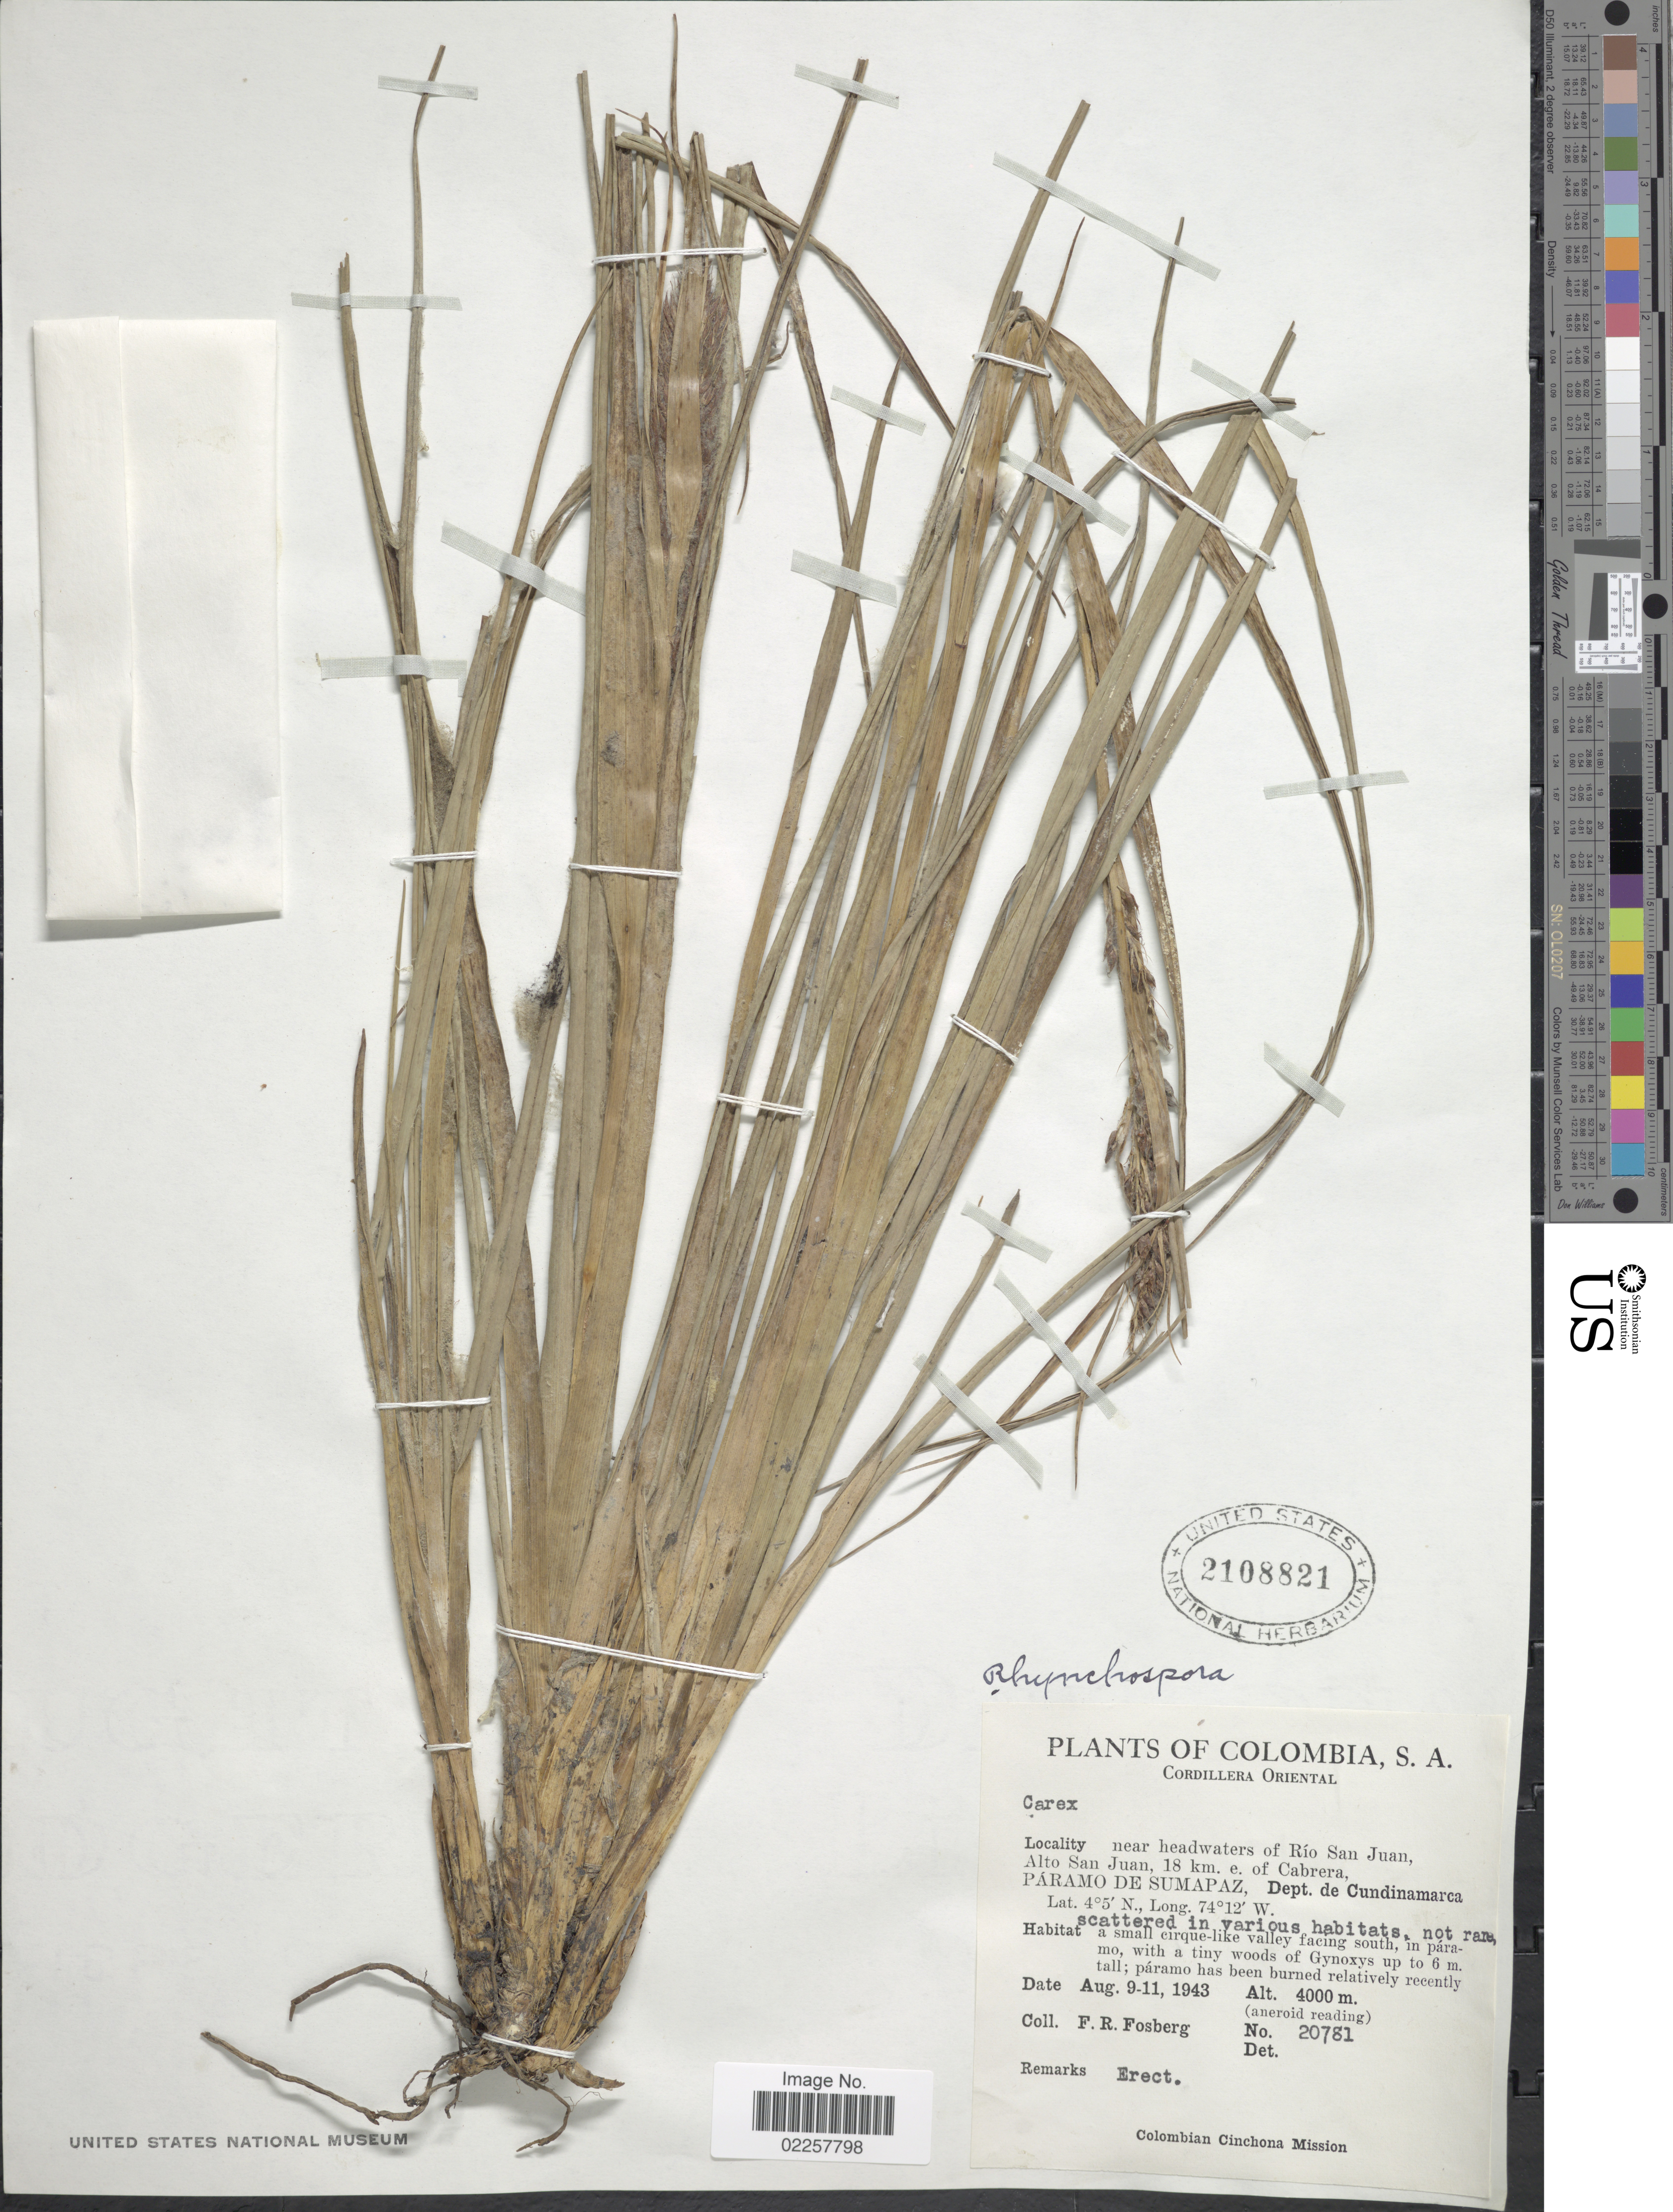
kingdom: Plantae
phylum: Tracheophyta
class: Liliopsida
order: Poales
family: Cyperaceae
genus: Rhynchospora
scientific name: Rhynchospora sp.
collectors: F. R. Fosberg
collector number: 20781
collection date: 1943-08-09/1943-08-11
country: Colombia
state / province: Cundinamarca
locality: Cordillera Oriental, near headwaters of Rio San Juan, Alto San Juan, 18 km. e. of Cabrera, Paramo de Sumapaz, Dept. de Cundinamarca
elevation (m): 4000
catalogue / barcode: US 2108821